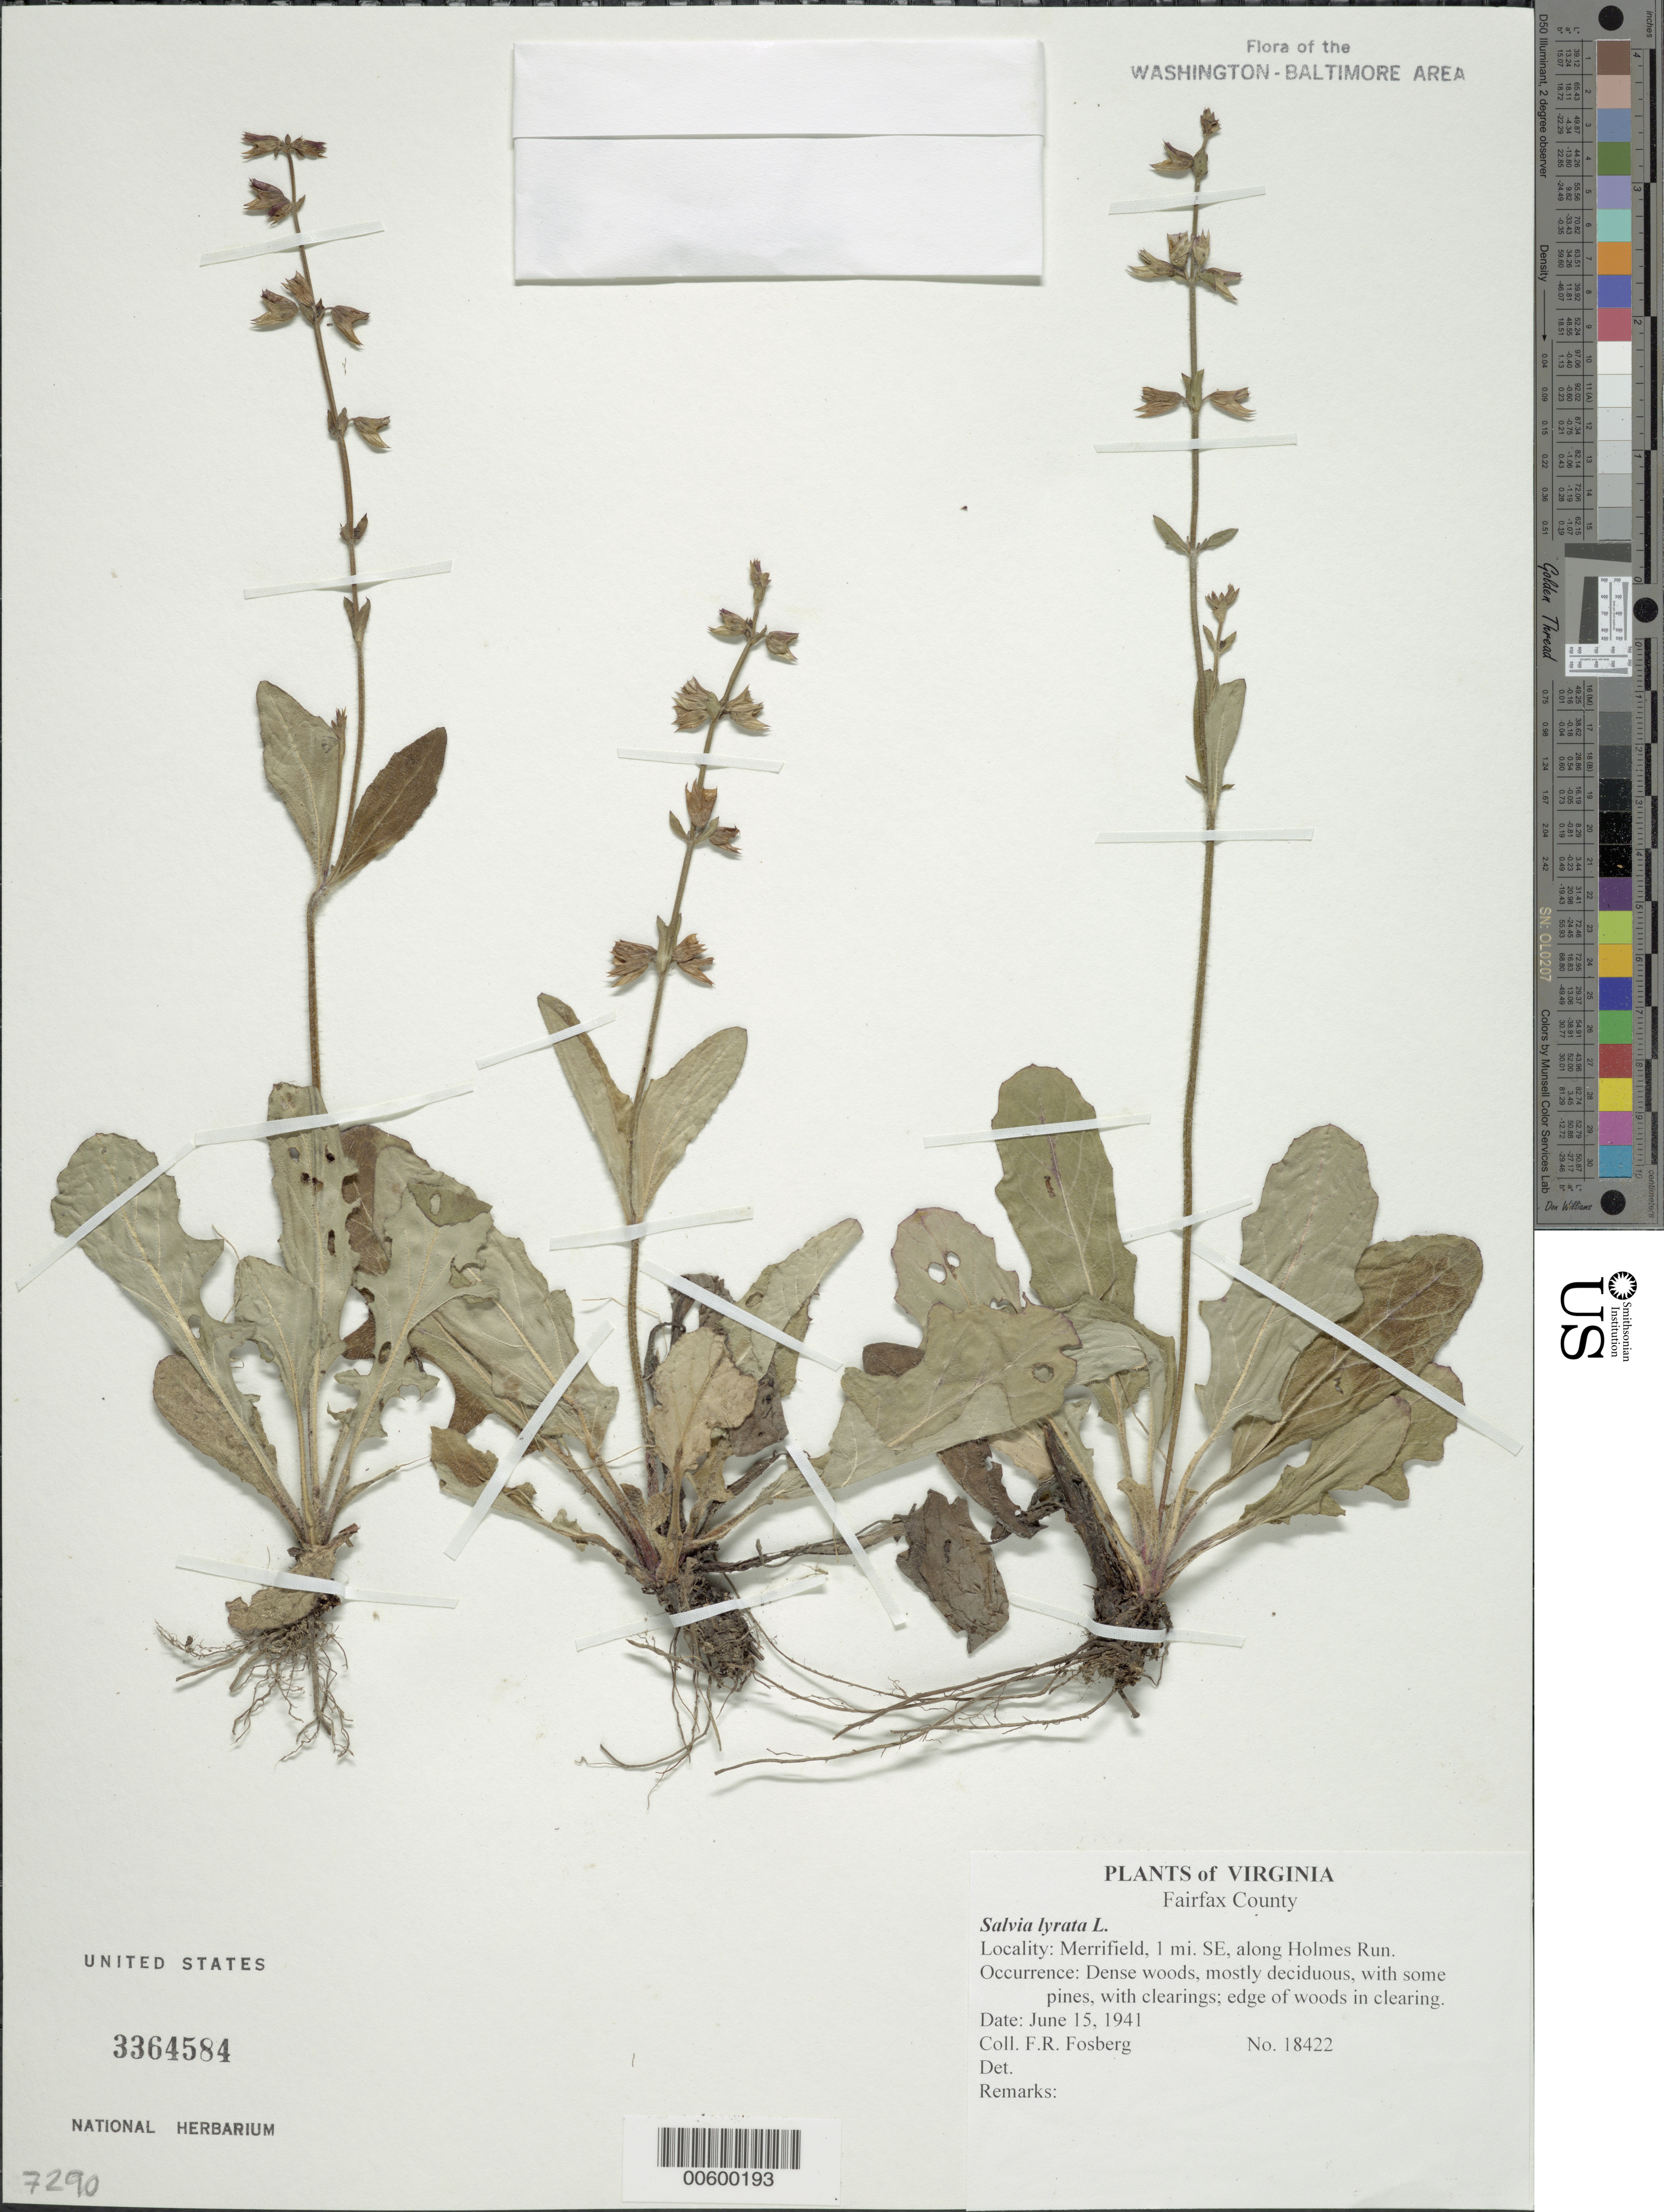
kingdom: Plantae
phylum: Tracheophyta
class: Magnoliopsida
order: Lamiales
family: Lamiaceae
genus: Salvia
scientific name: Salvia lyrata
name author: L.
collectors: F. R. Fosberg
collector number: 18422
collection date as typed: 15 Jun 1941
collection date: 1941-06-15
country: United States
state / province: Virginia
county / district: Fairfax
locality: Merrifield, 1 mi. SE, along Holmes Run.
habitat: Dense woods, mostly deciduous, with some pines, with clearings; edge of woods in clearing.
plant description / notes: Common name: Lyre Leaf Sage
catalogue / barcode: US 3364584